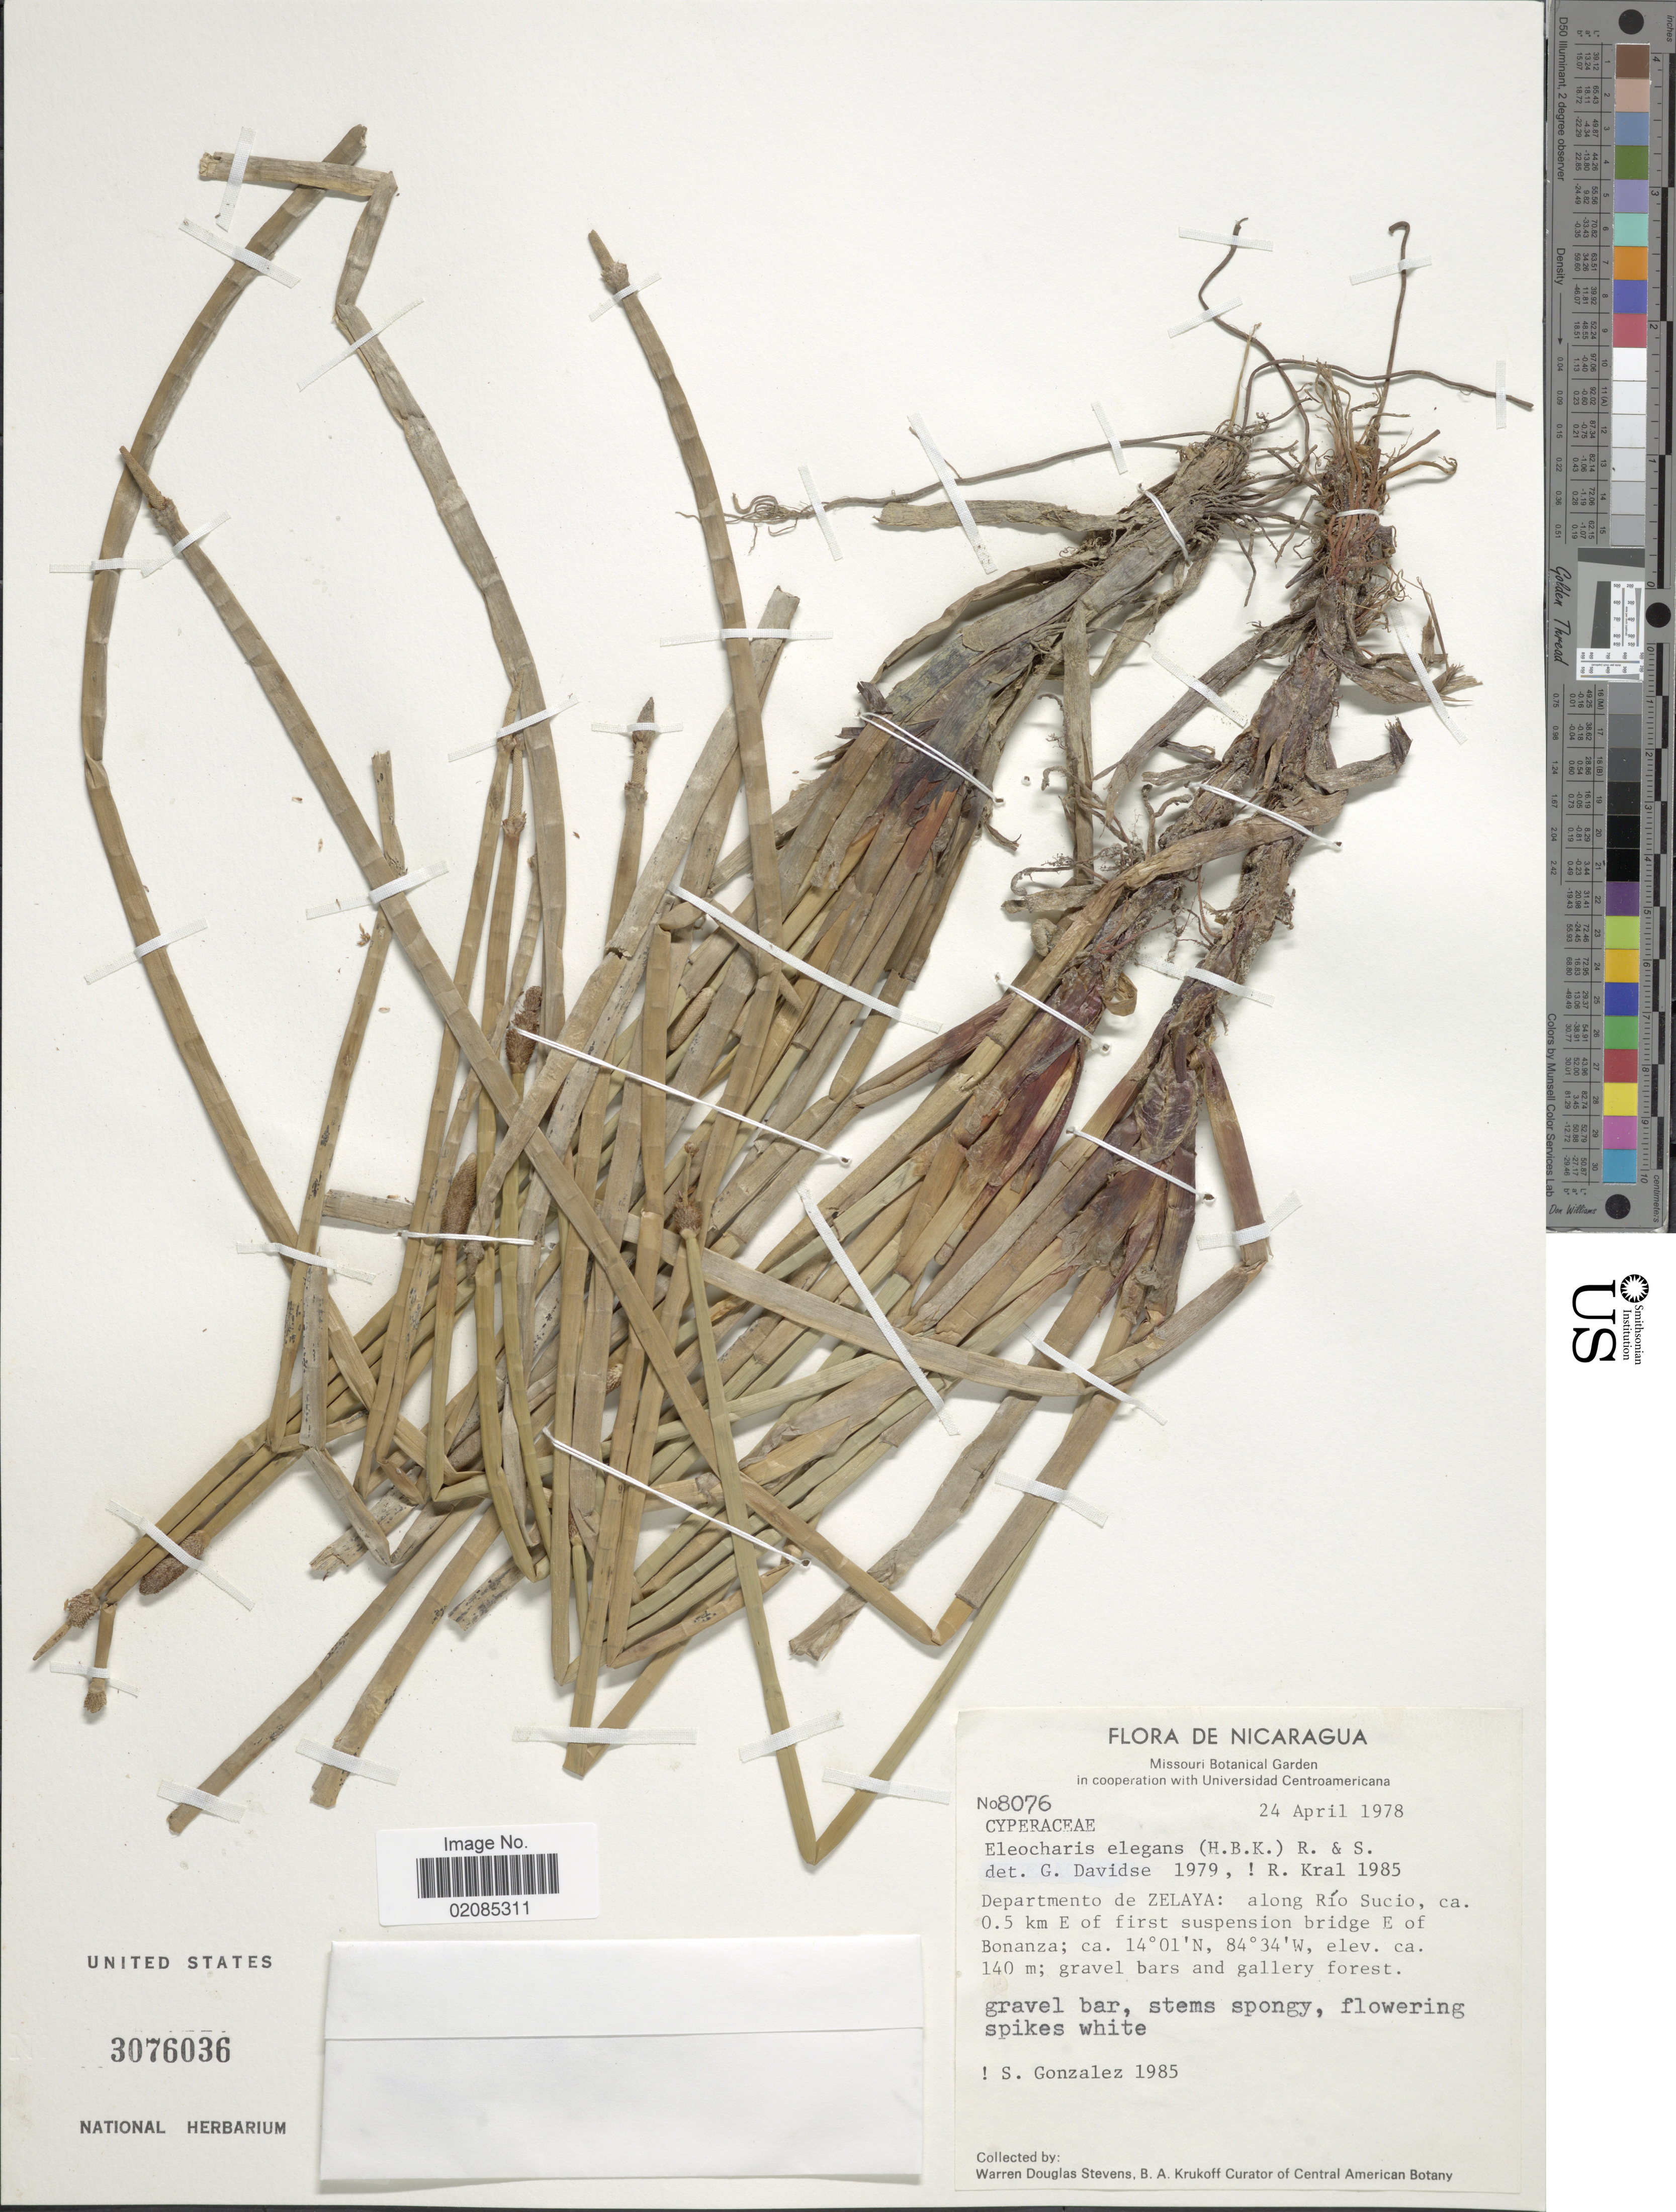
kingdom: Plantae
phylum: Tracheophyta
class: Liliopsida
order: Poales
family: Cyperaceae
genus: Eleocharis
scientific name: Eleocharis elegans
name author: (Kunth) Roem. & Schult.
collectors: W. D. Stevens & B. A. Krukoff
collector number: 8076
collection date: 1978-04-24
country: Nicaragua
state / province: Atlantico Norte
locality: Departmento de Zelaya: along Rio Sucio, ca. 0.5 km E of first suspension bridge E of Bonanza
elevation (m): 140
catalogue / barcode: US 3076036